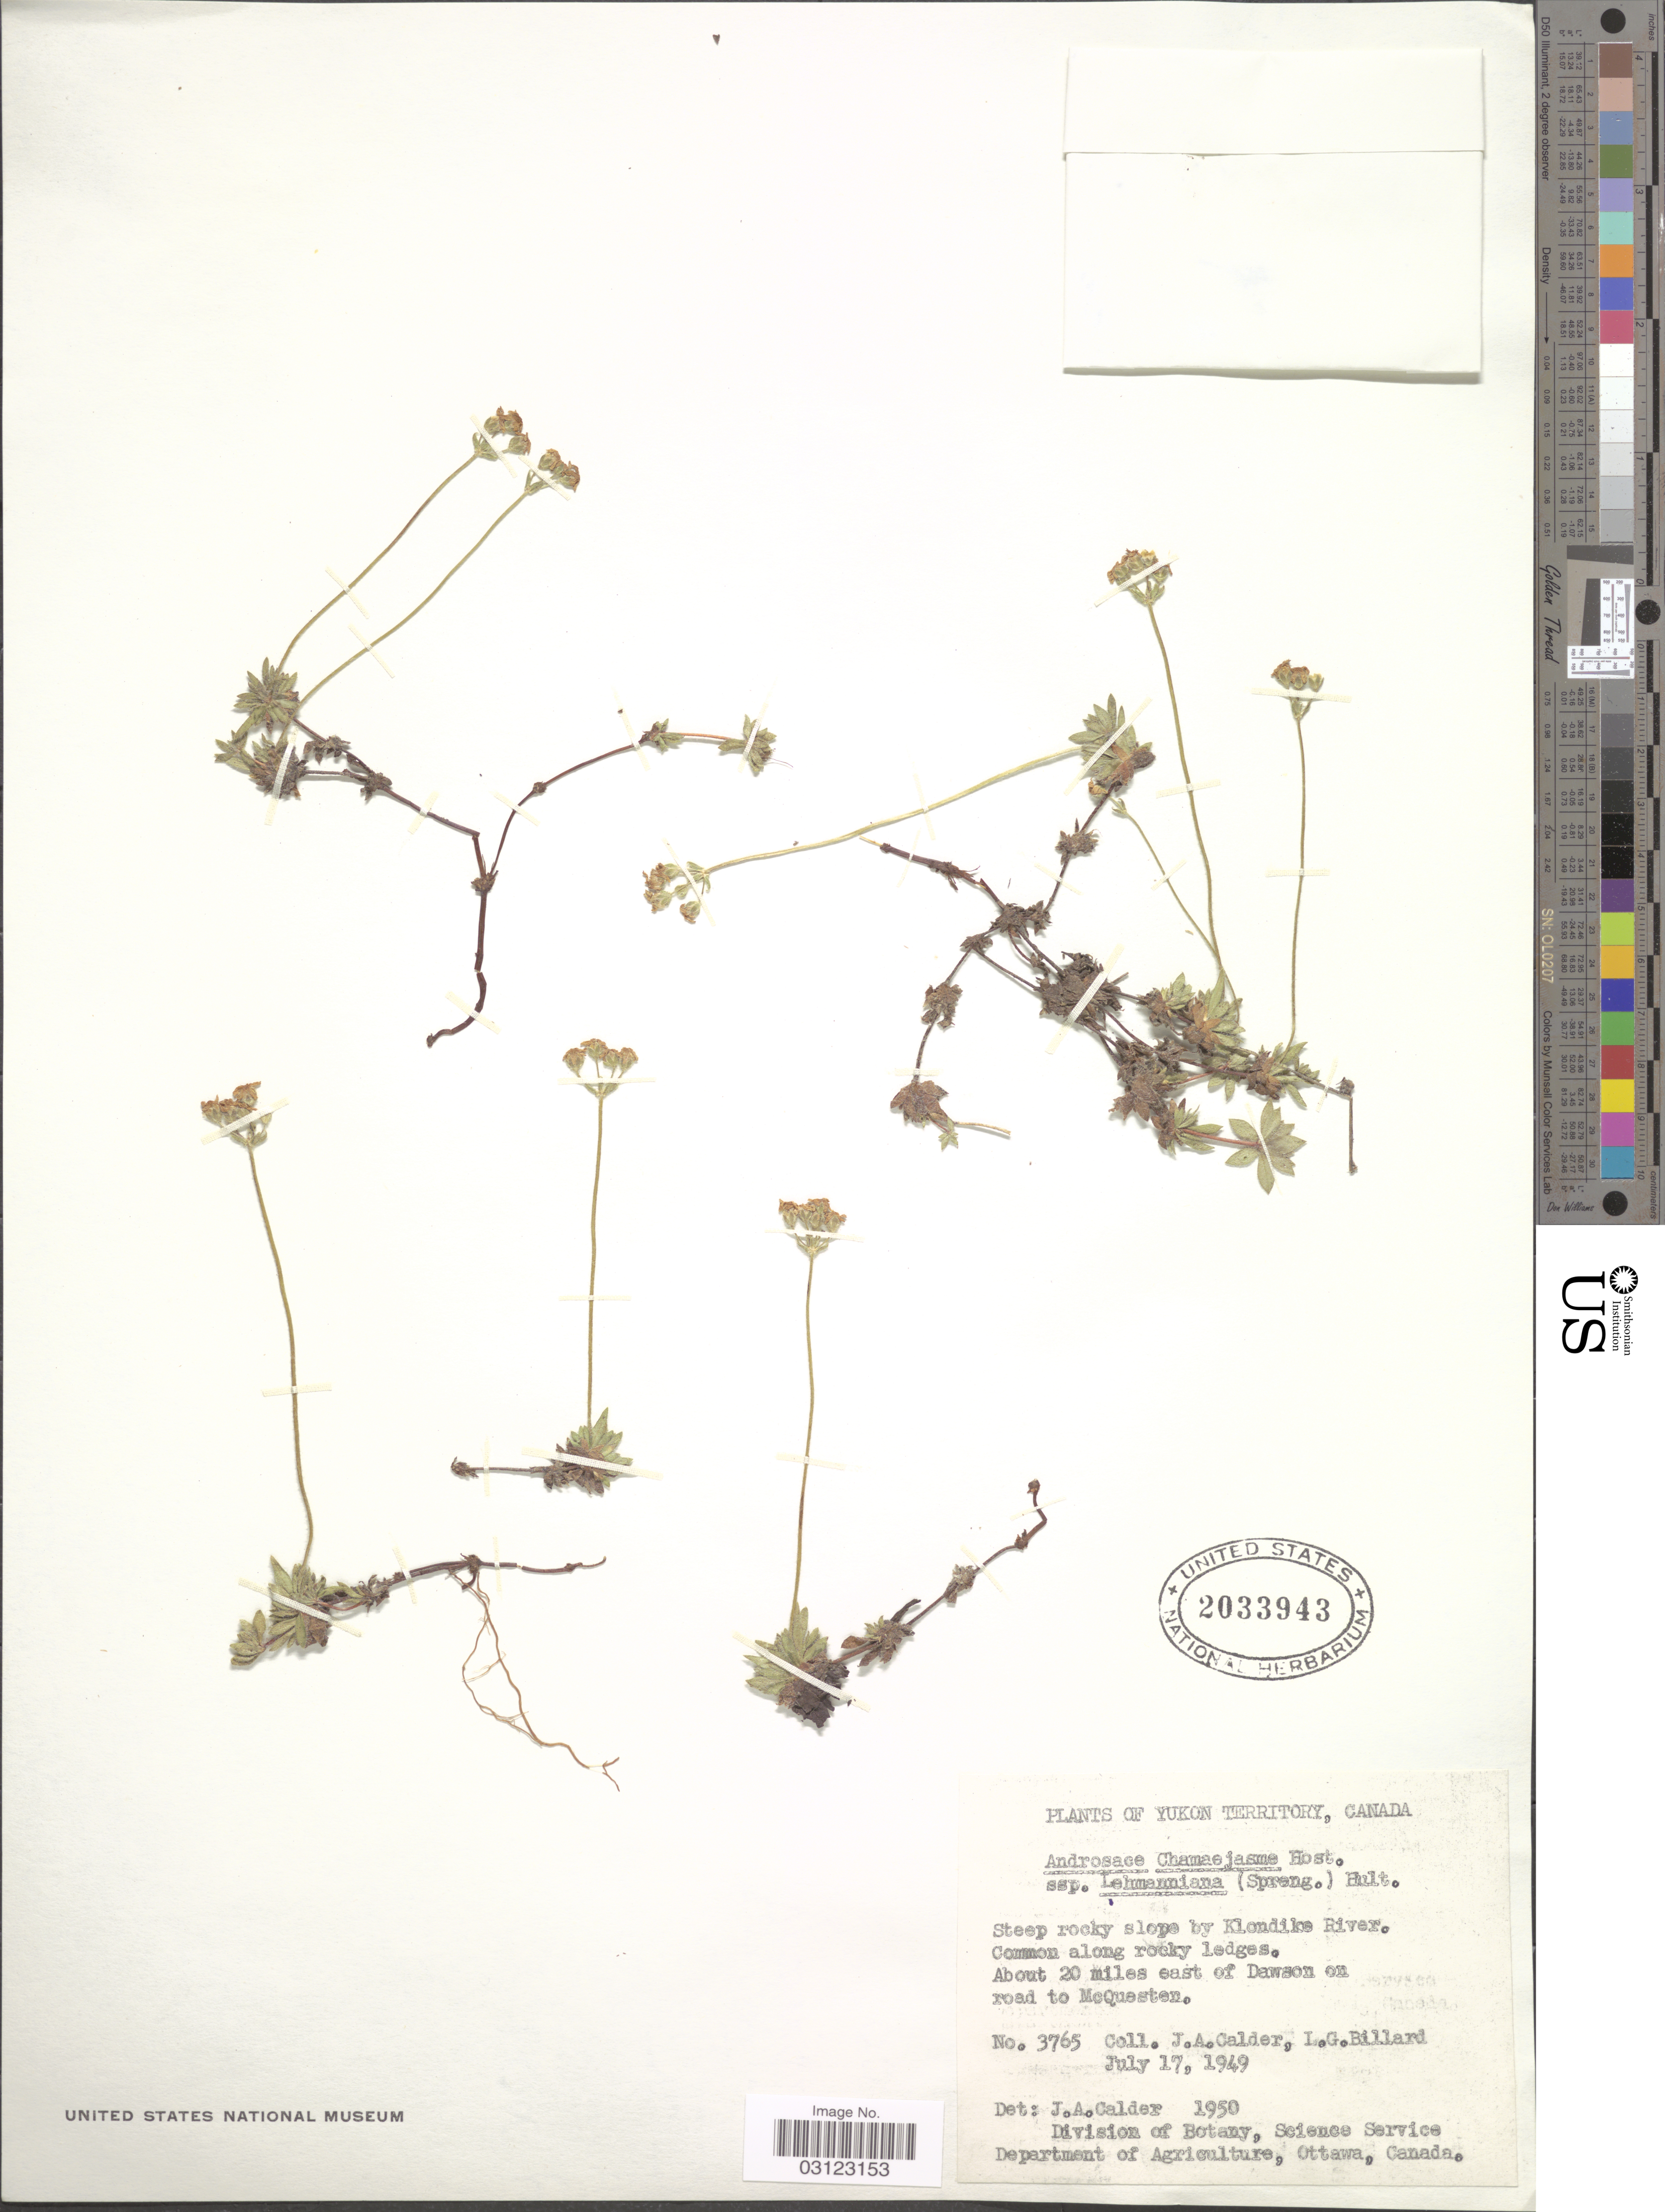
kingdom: Plantae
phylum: Tracheophyta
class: Magnoliopsida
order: Ericales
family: Primulaceae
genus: Androsace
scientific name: Androsace lehmanniana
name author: Spreng.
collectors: J. A. Calder & L. Billard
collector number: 3765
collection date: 1949-07-17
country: Canada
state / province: Yukon Territory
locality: Slope by Klondike River. About 20 miles east of Dawson on road to McQuesten.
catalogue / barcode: US 2033943